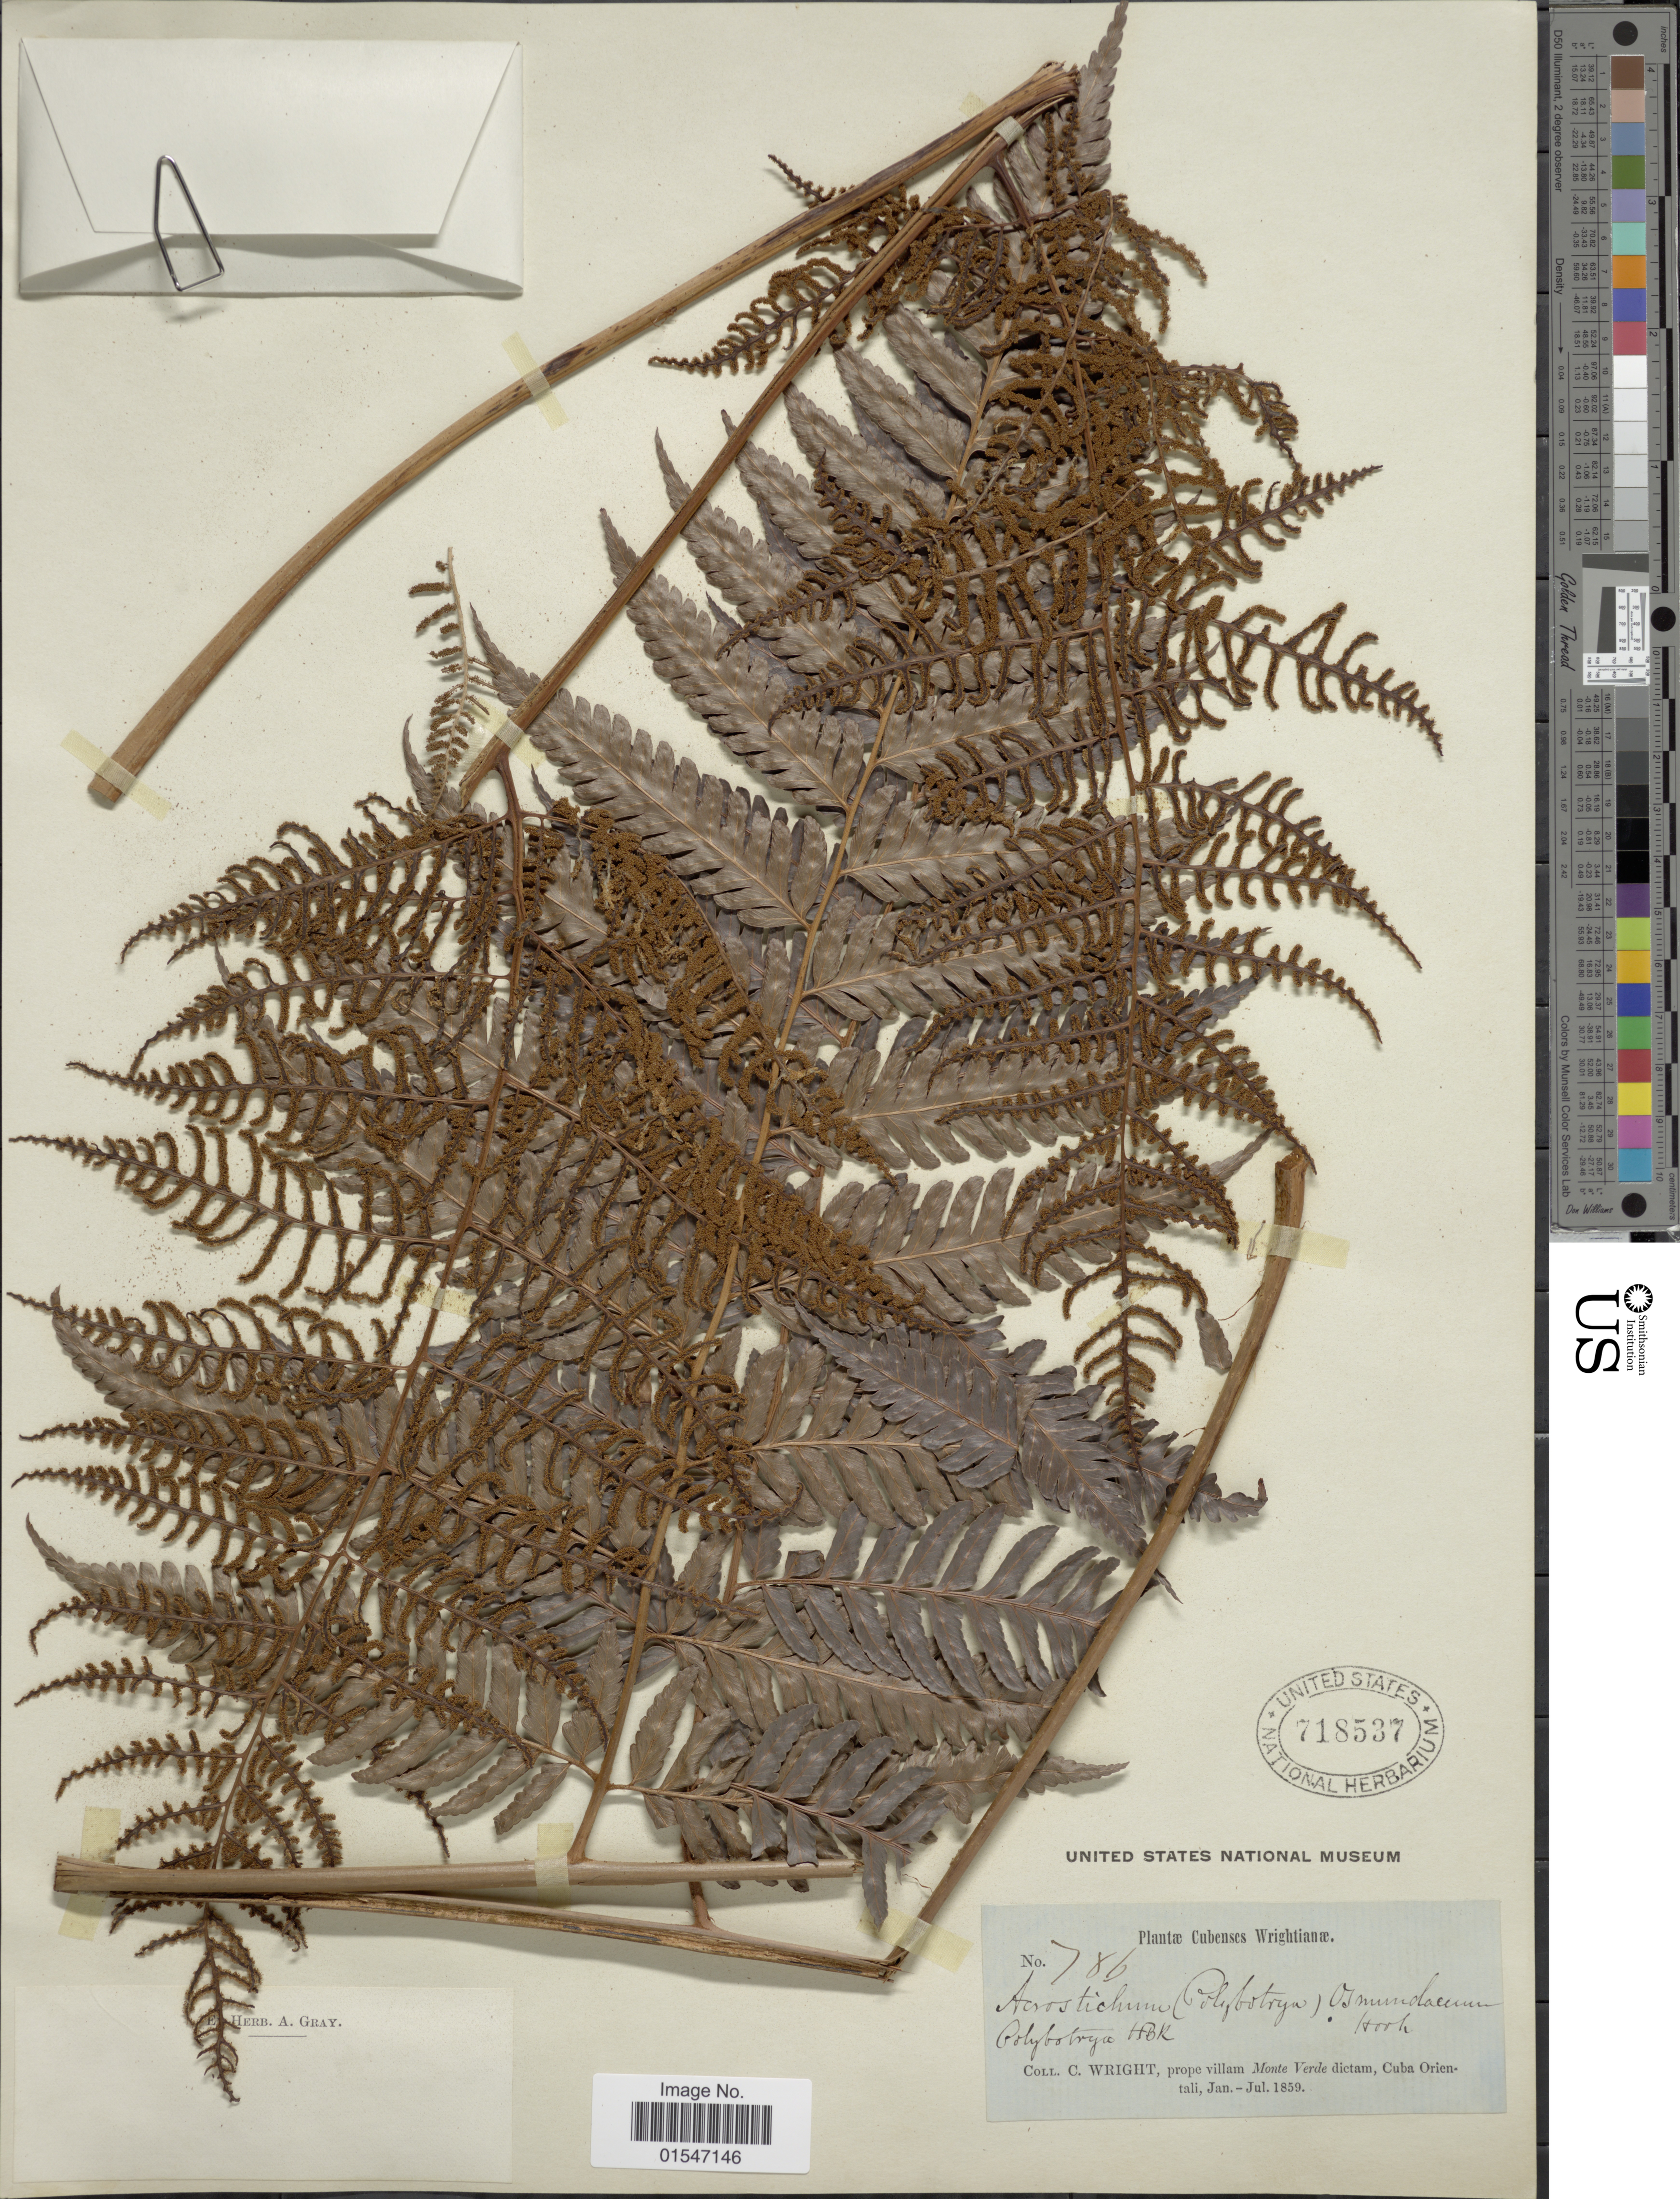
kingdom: Plantae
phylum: Tracheophyta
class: Polypodiopsida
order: Polypodiales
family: Dryopteridaceae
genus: Polybotrya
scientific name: Polybotrya osmundacea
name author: Humb. & Bonpl. ex Willd.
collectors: C. Wright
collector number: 786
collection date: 1859-01/1859-07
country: Cuba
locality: Prope villam Monte Verde dictam, Cuba Orientali.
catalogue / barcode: US 718537